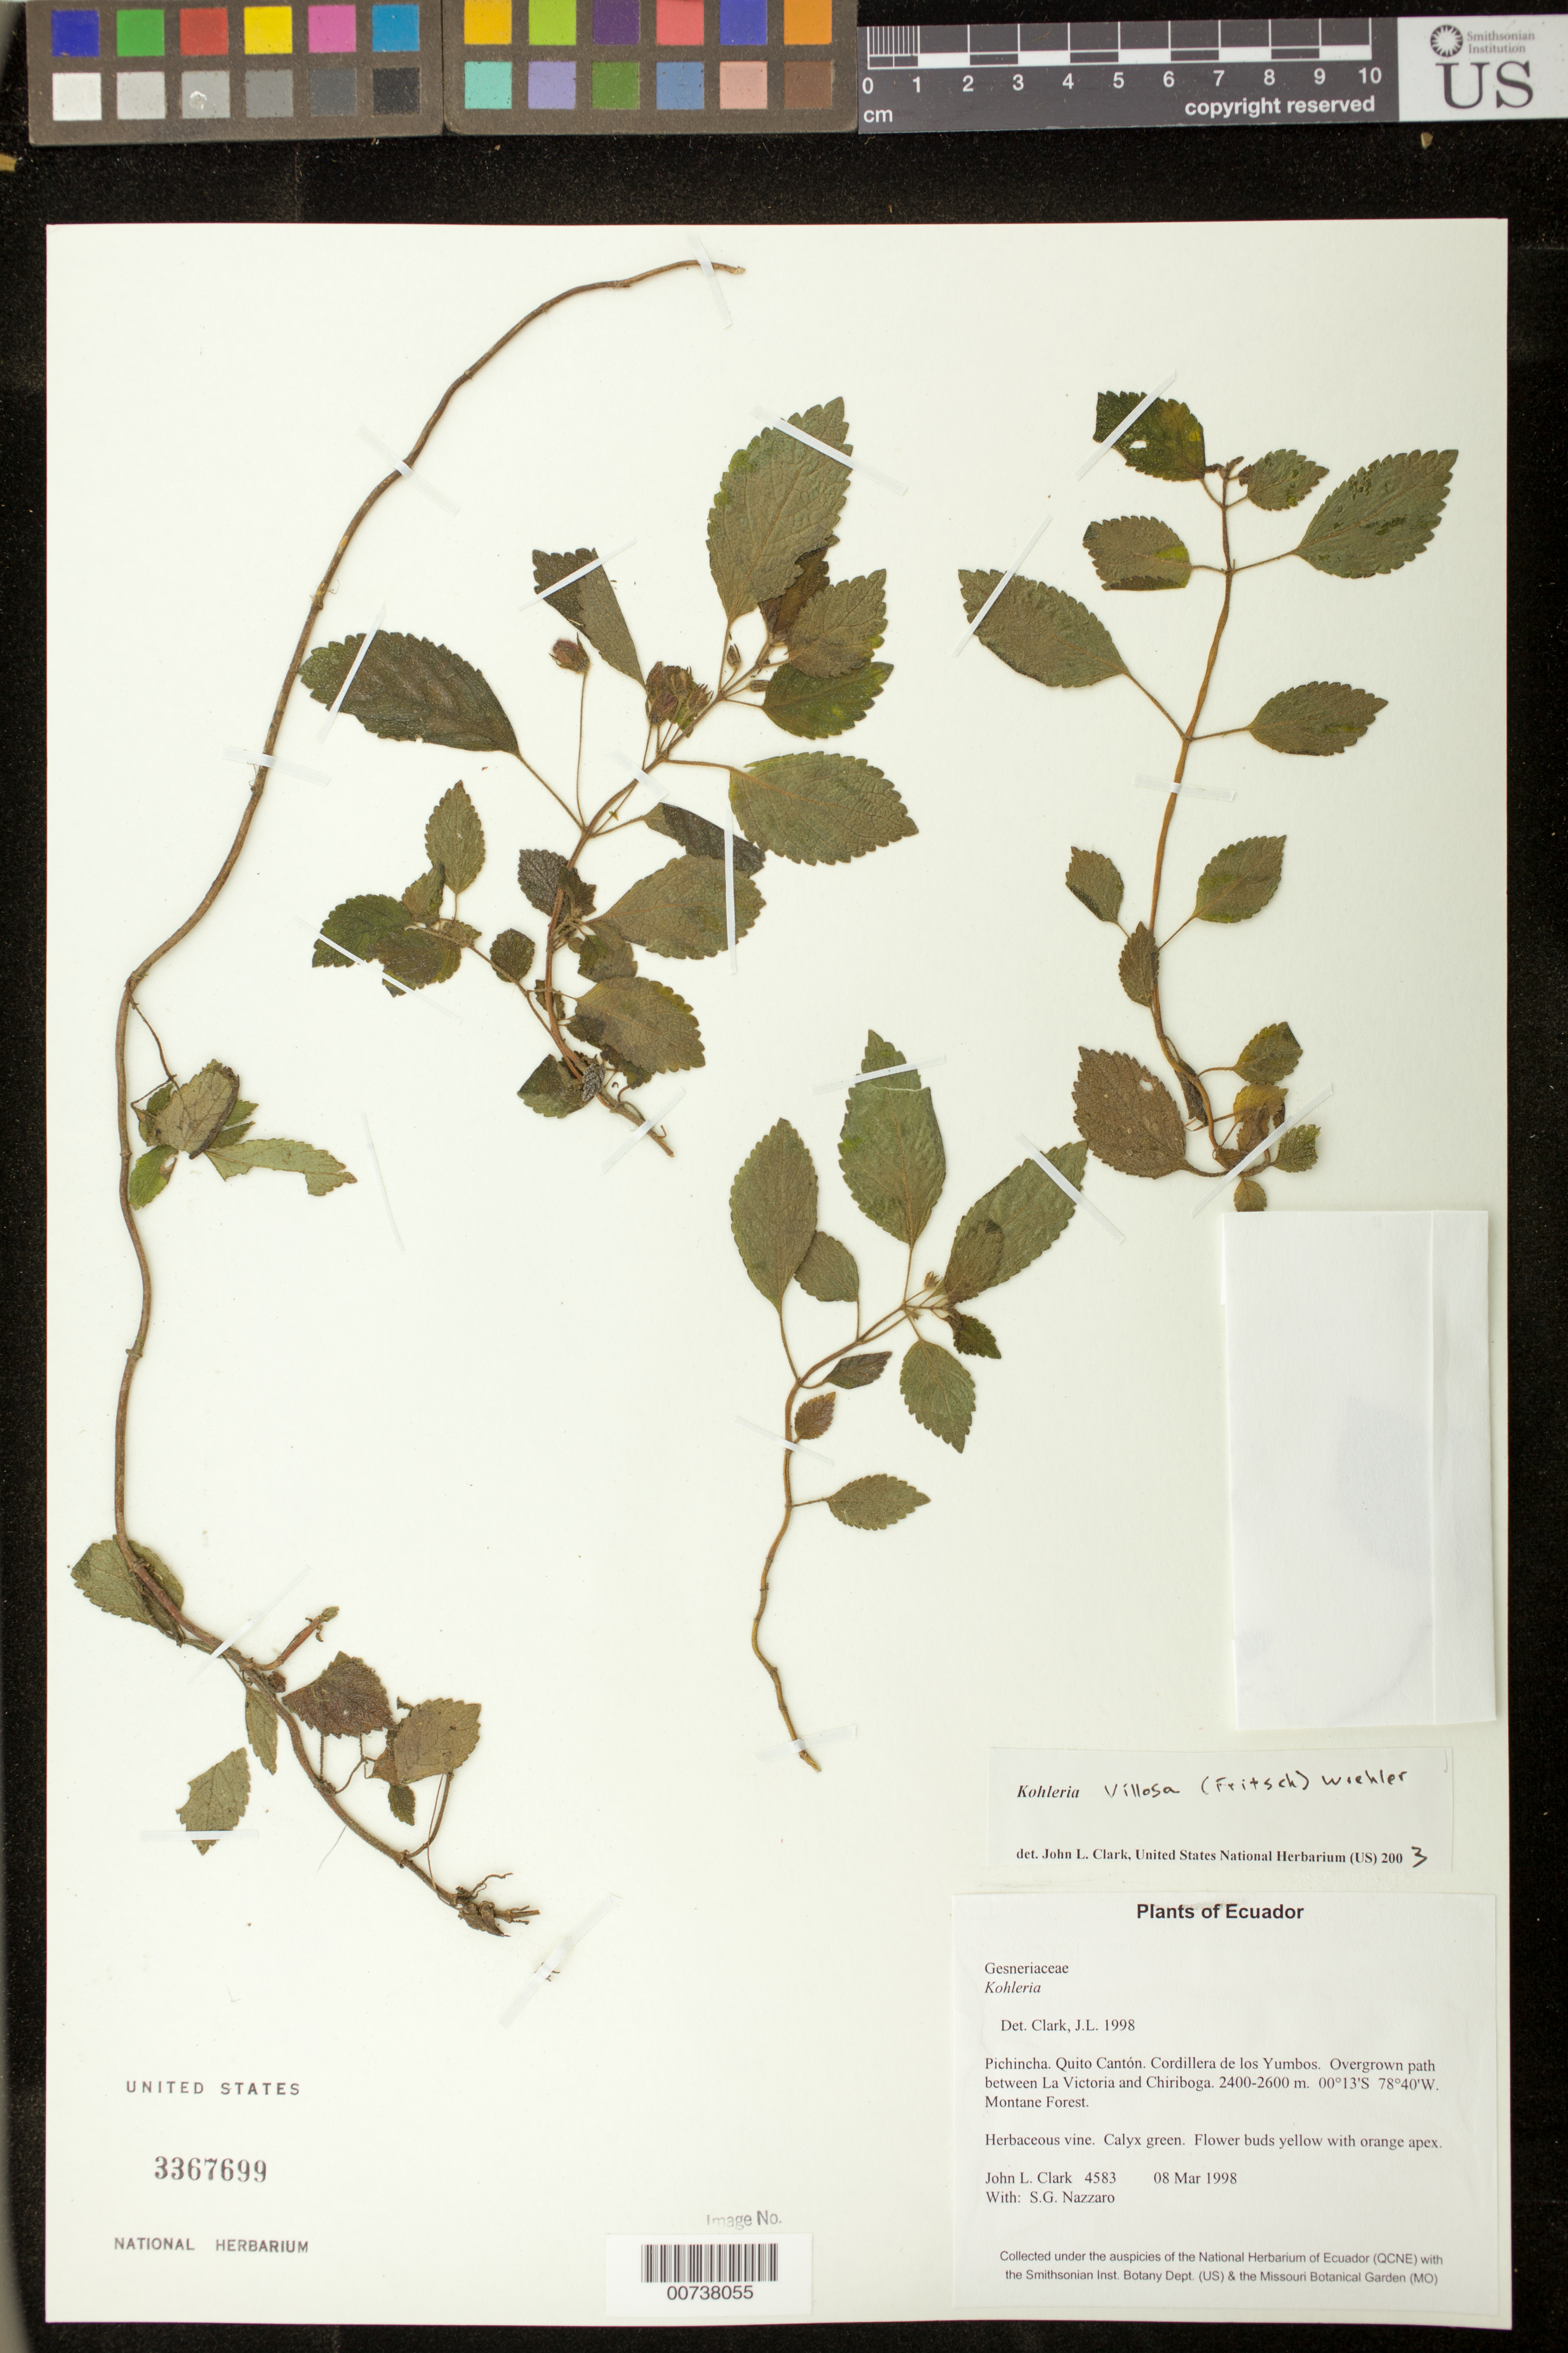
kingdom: Plantae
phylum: Tracheophyta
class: Magnoliopsida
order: Lamiales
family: Gesneriaceae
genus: Kohleria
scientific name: Kohleria villosa var. villosa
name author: (Fritsch) Wiehler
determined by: Clark, J. L., (SEL), The Marie Selby Botanical Garden (UNITED STATES)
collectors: J. L. Clark & S. Nazzaro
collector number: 4583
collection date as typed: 08 Mar 1998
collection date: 1998-03-08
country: Ecuador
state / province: Pichincha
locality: Quito Cantón. Cordillera de los Yumbos. Overgrown path between La Victoria and Chiriboga.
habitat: Montane Forest.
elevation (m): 2400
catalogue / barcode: US 3367699